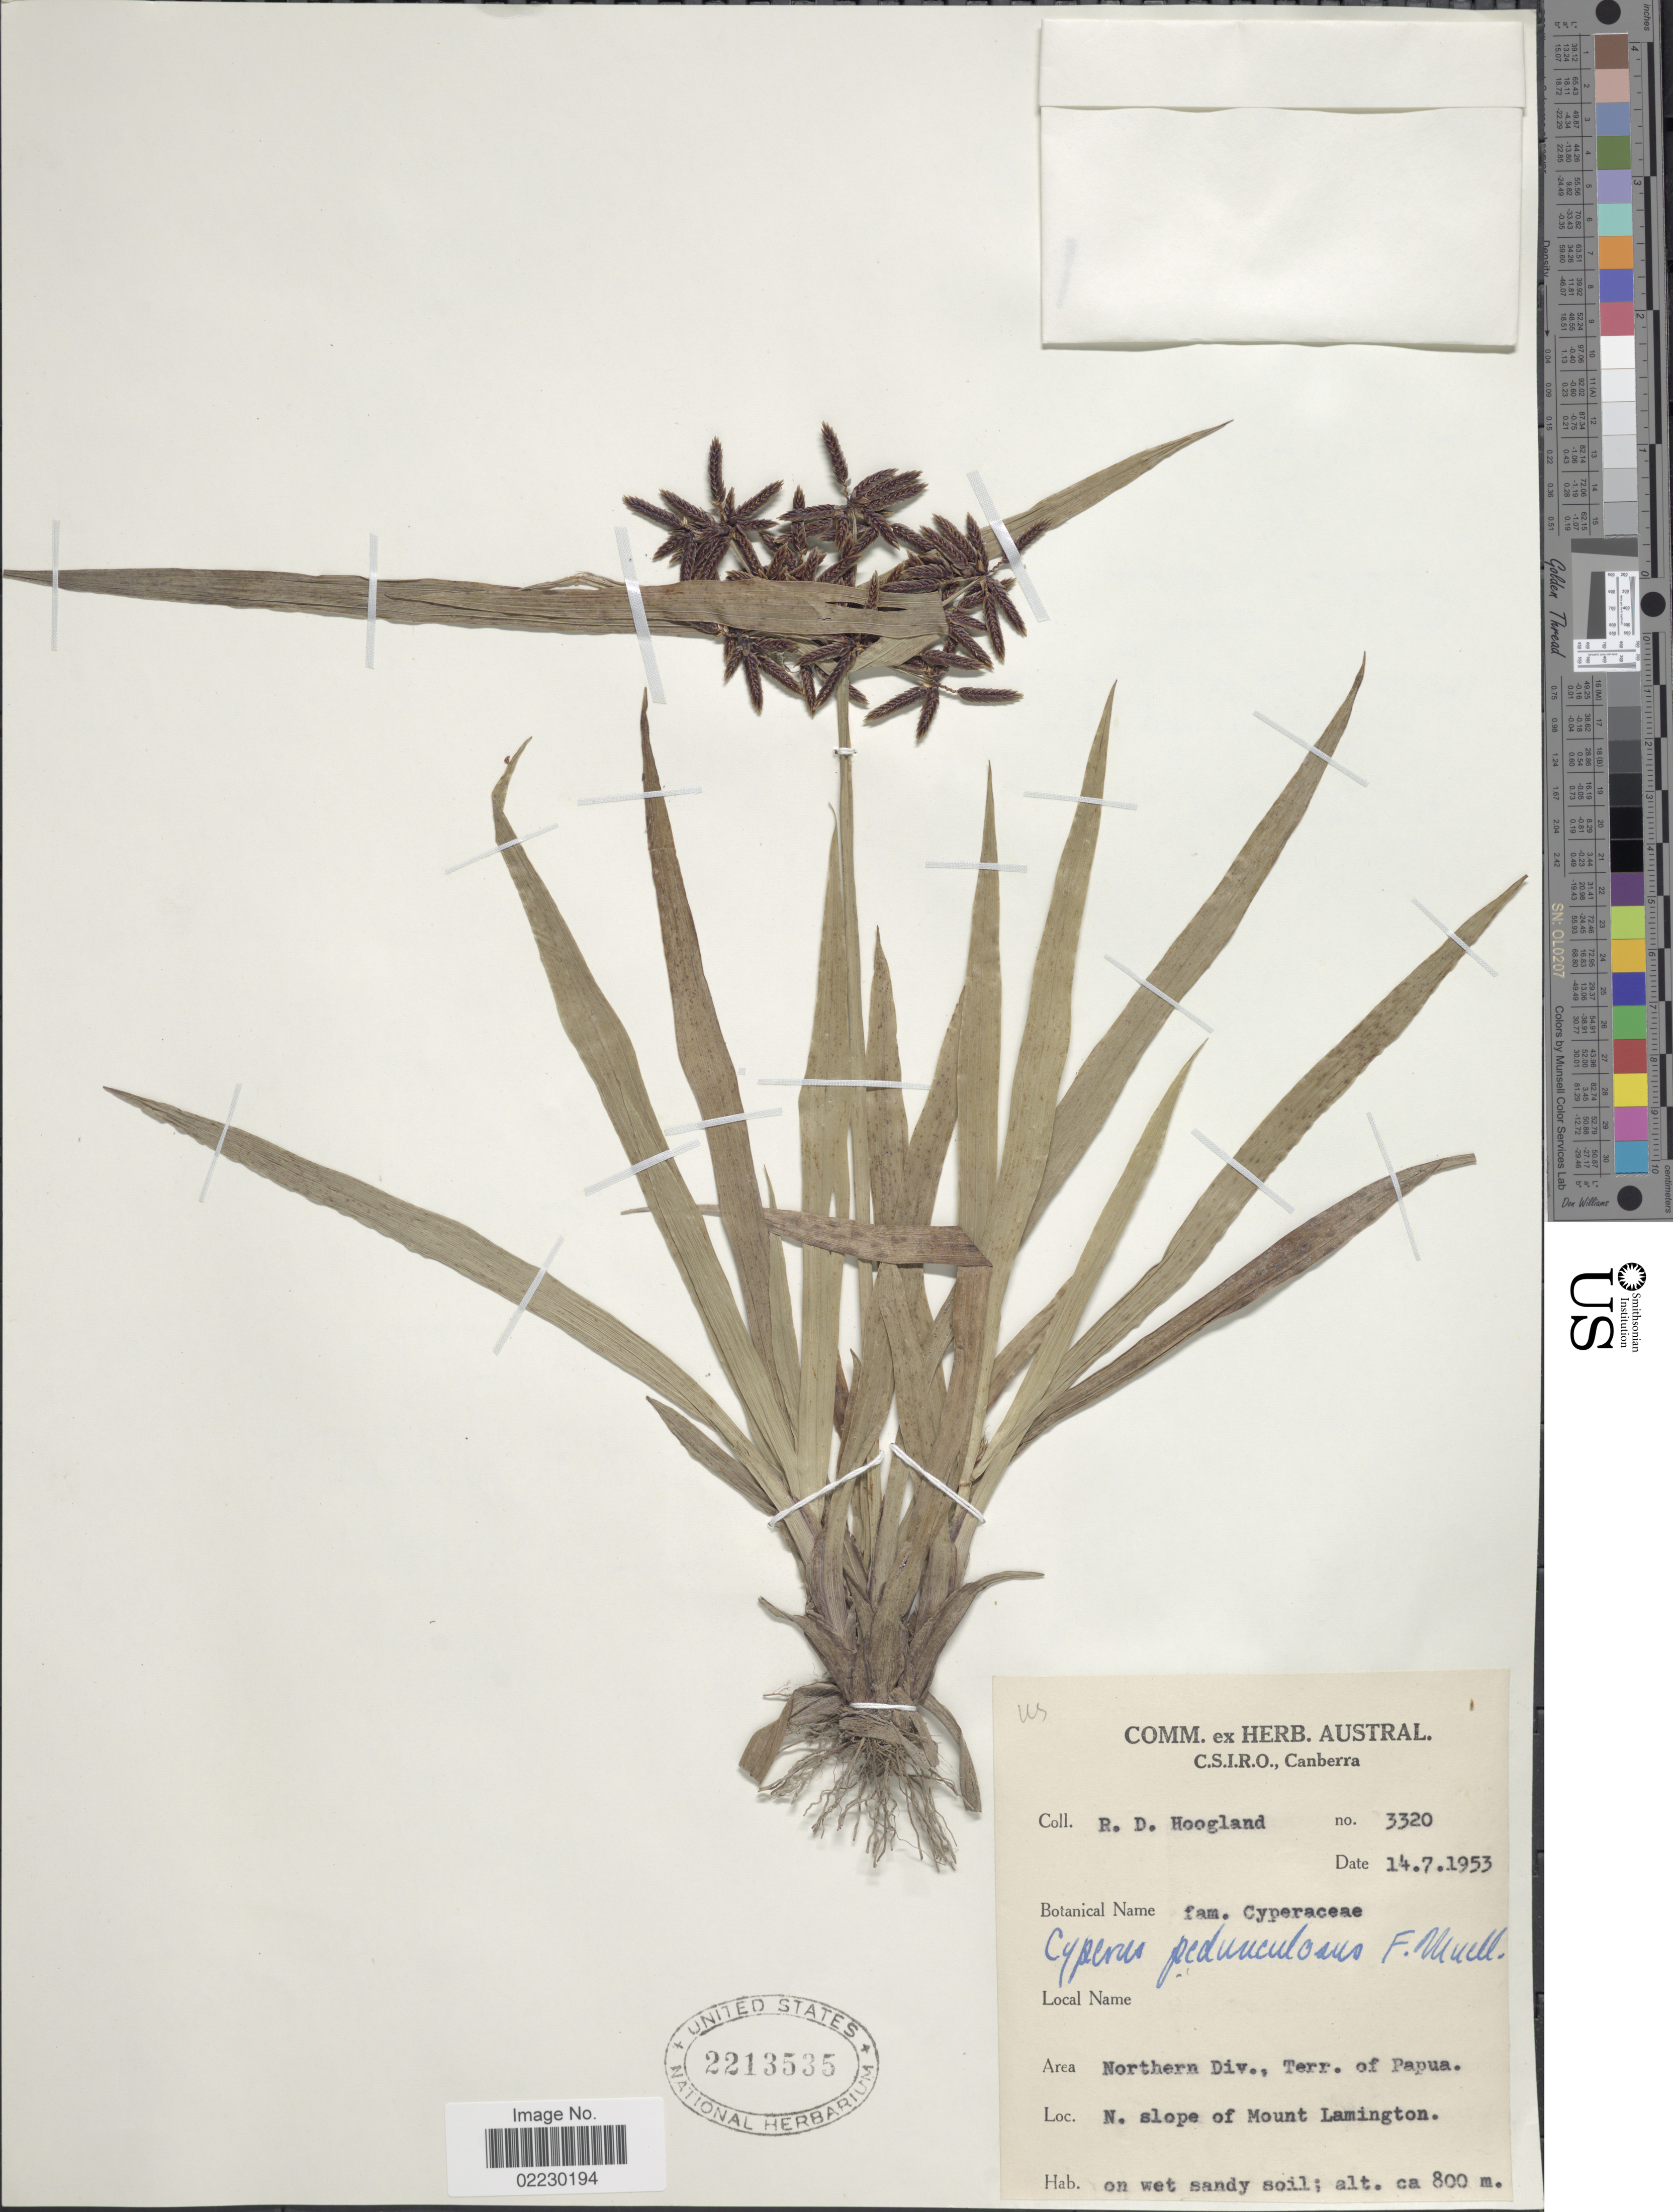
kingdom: Plantae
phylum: Tracheophyta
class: Liliopsida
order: Poales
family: Cyperaceae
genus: Cyperus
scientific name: Cyperus pedunculatus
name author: (R. Br.) J. Kern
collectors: R. D. Hoogland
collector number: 3320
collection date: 1953-07-14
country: Papua New Guinea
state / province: Northern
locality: Northern Div., Terr. of Papua, N. slope of Mount Lamington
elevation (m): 800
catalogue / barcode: US 2213535